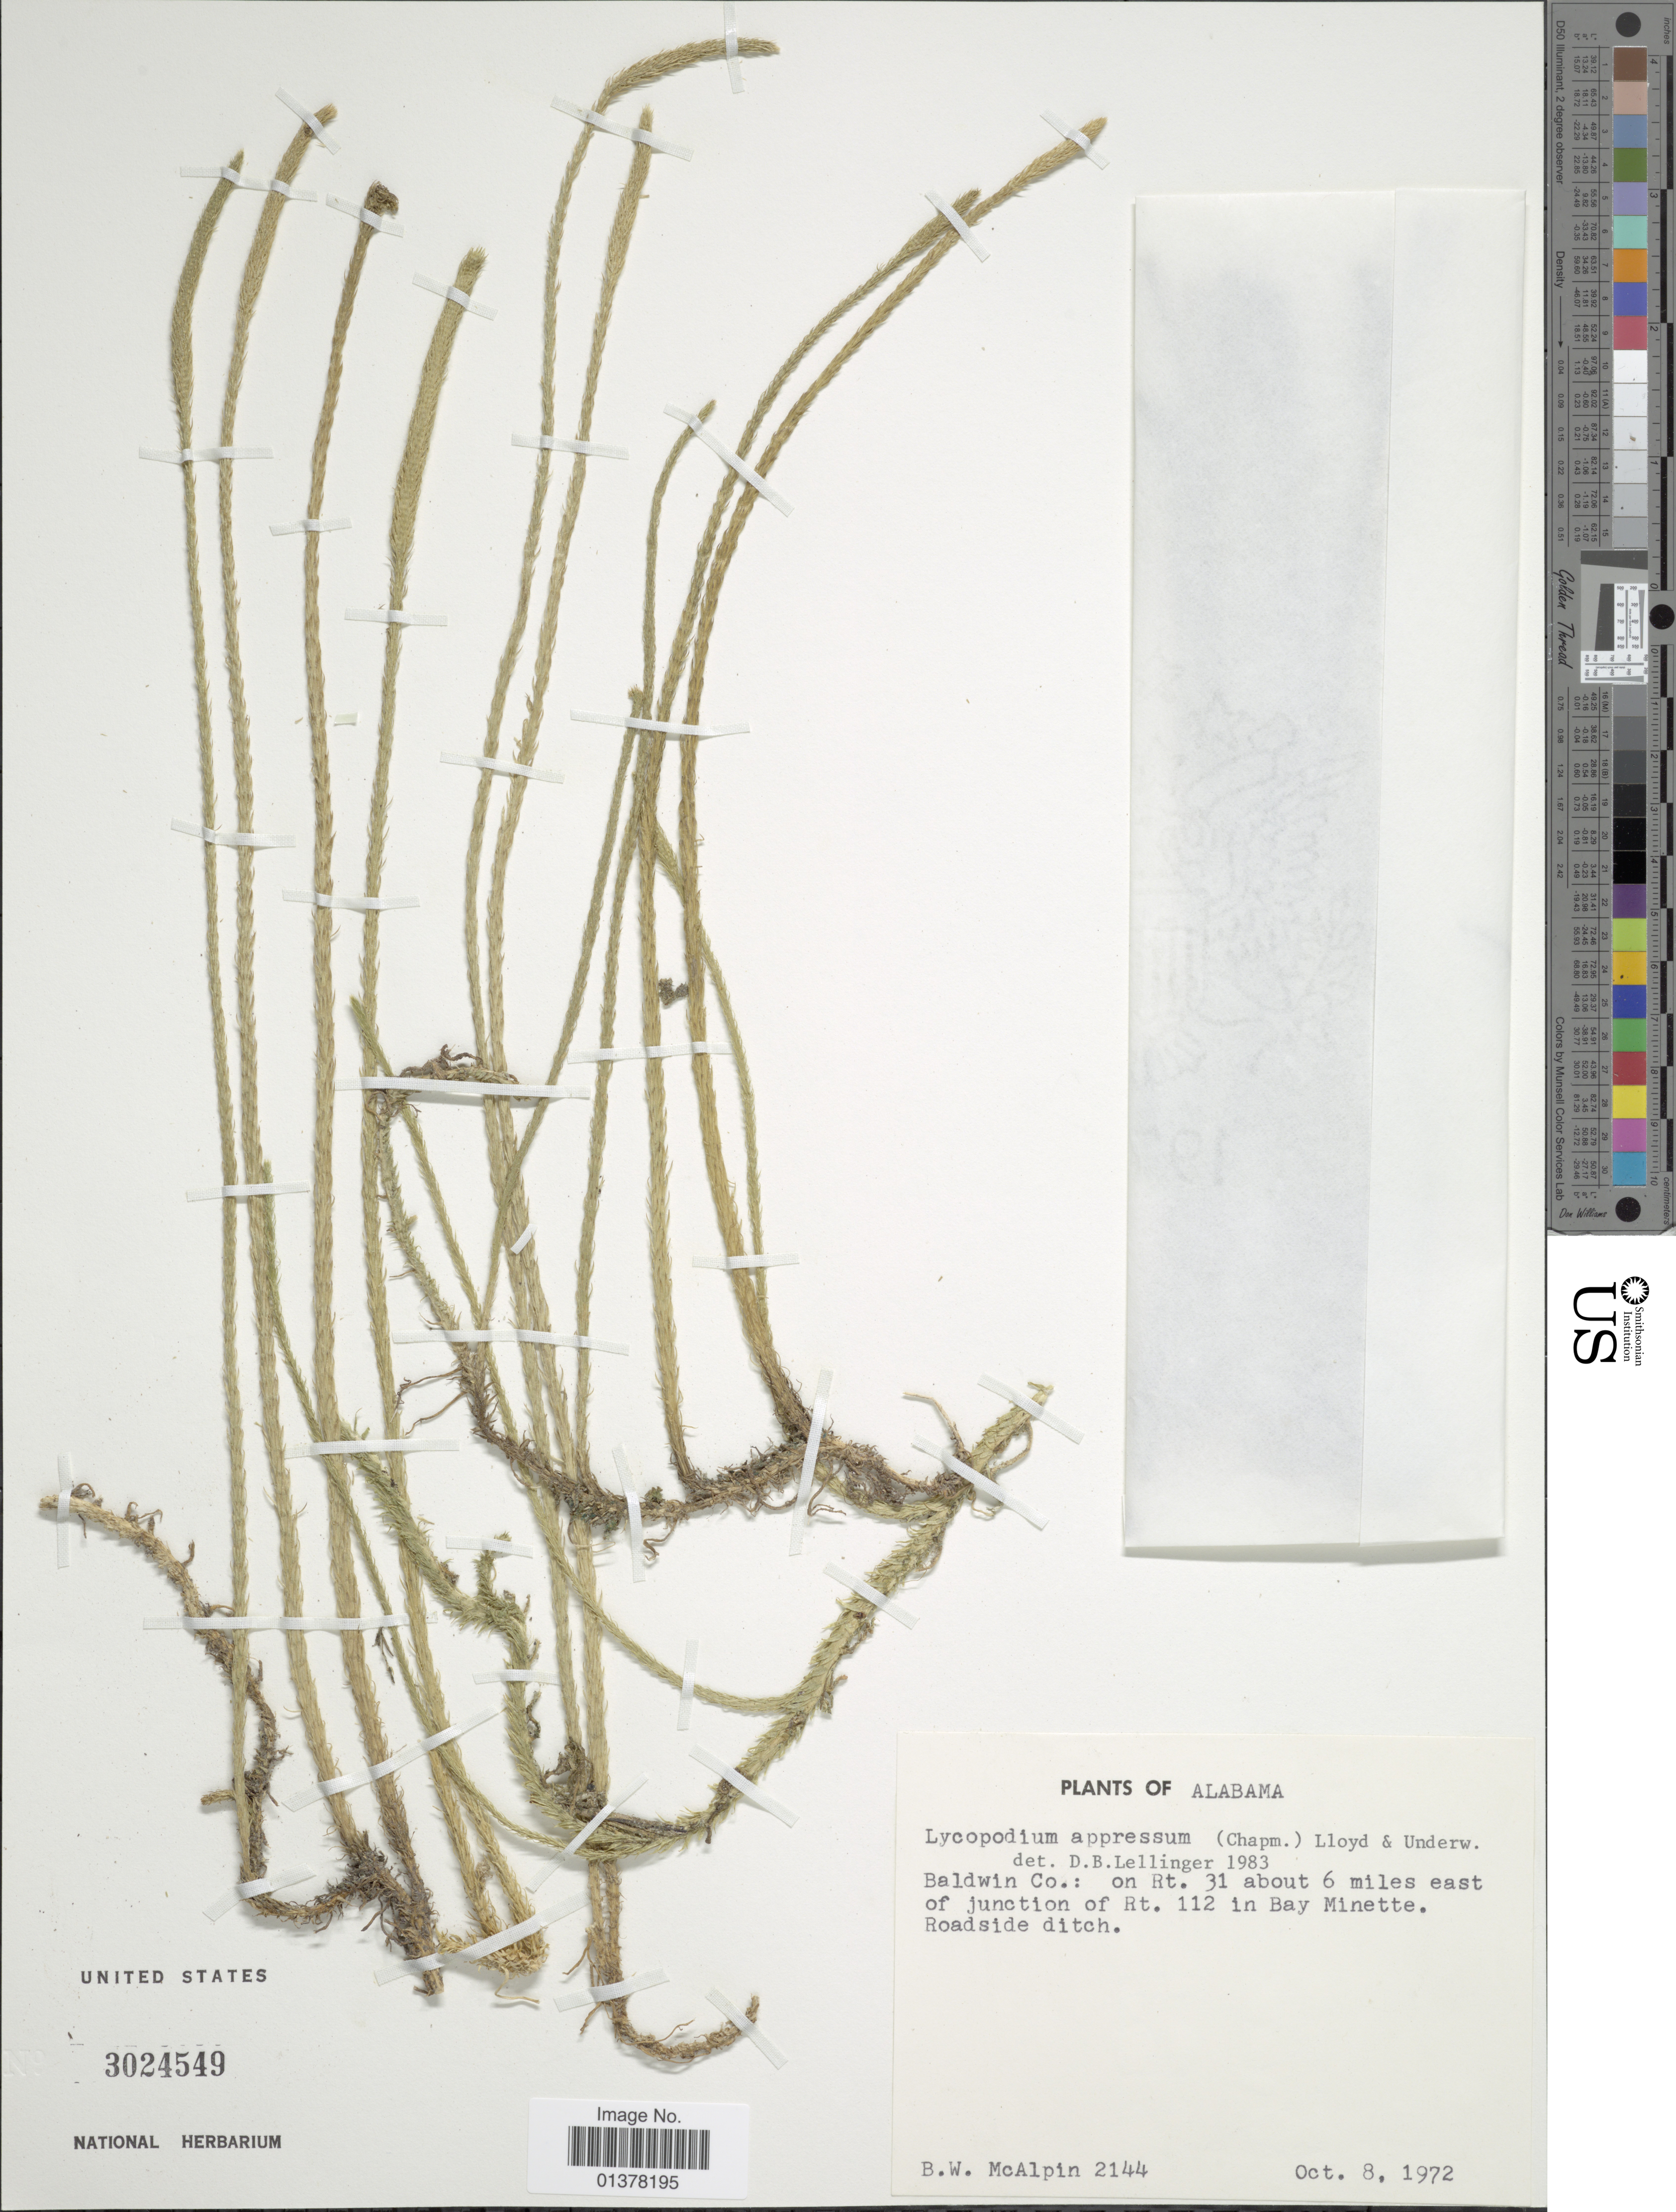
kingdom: Plantae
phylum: Tracheophyta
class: Lycopodiopsida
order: Lycopodiales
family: Lycopodiaceae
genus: Lycopodiella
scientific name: Lycopodiella appressa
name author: (Chapm.) Cranfill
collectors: B. W. McAlpin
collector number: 2144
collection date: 1972-10-08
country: United States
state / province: Alabama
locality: Baldwin Co.: on Rt. 31 about 6miles east of junction of Rt. 112 in Bay Minette., roadside ditch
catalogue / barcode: US 3024549